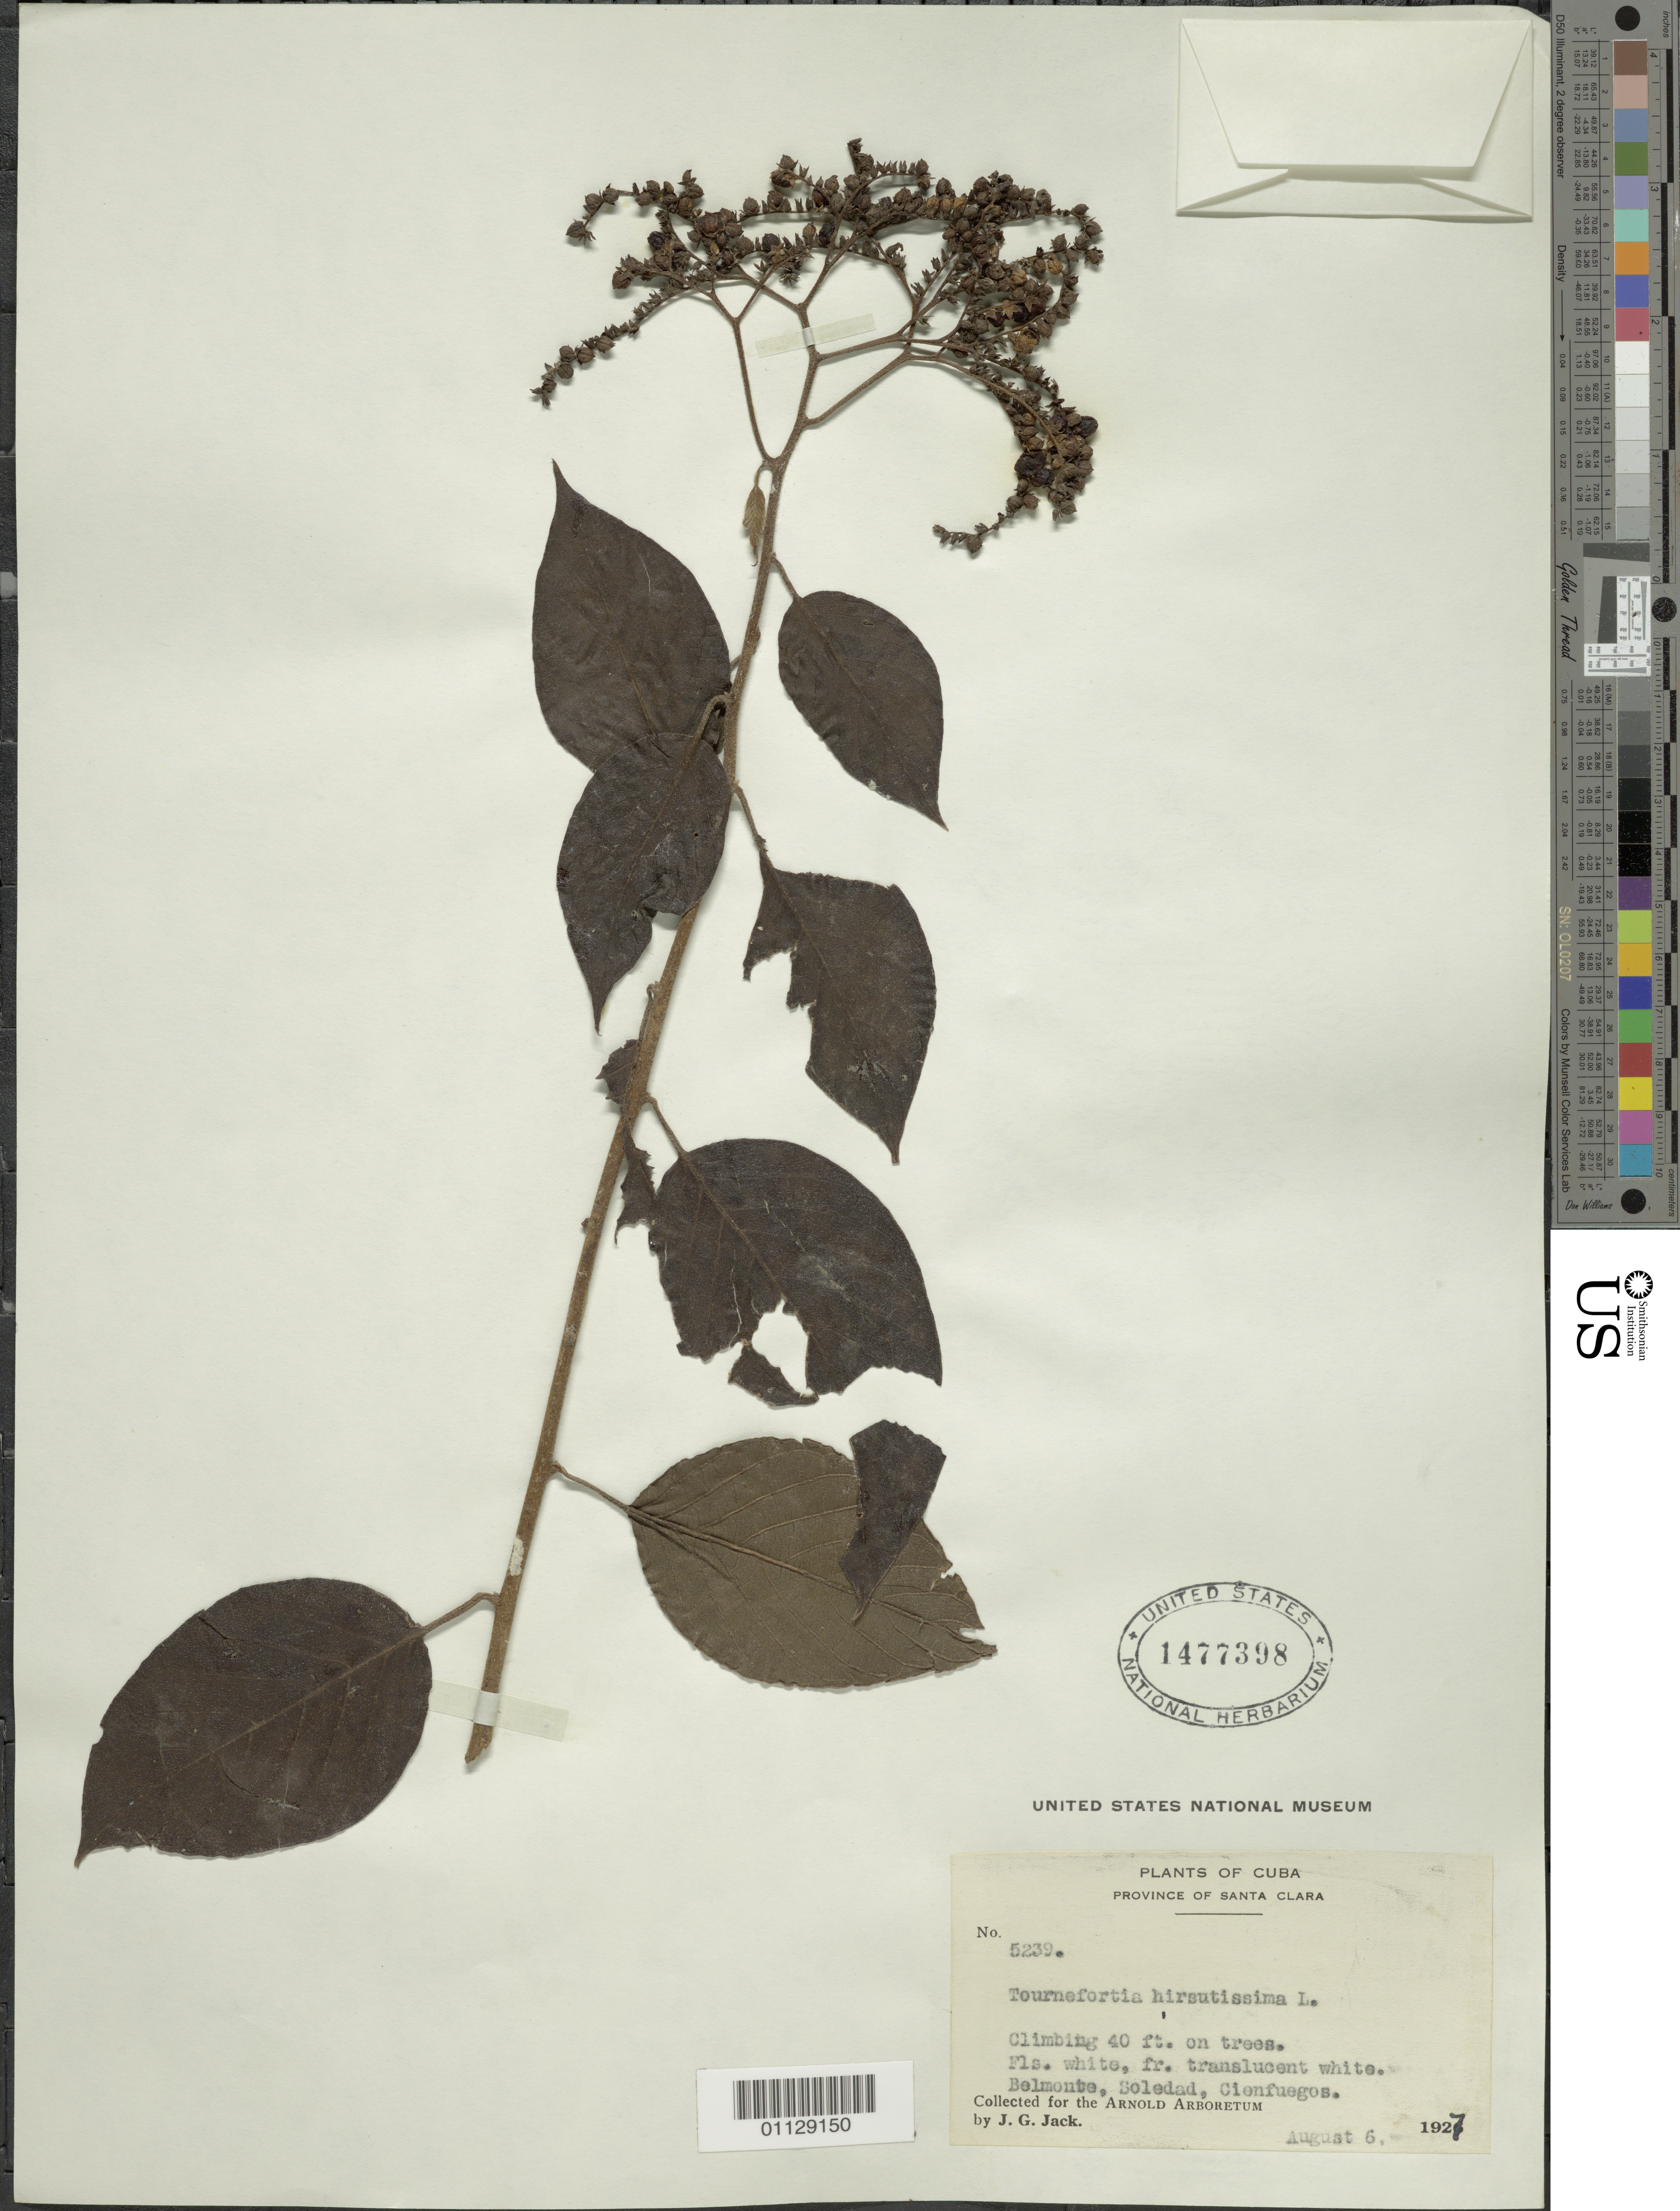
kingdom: Plantae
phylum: Tracheophyta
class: Magnoliopsida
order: Boraginales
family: Heliotropiaceae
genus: Tournefortia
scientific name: Tournefortia hirsutissima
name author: L.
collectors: J. G. Jack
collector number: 5239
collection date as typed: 06 Aug 1927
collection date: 1927-08-06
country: Cuba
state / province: Villa Clara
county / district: Santa Clara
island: Cuba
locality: Belmonte, Soledad, Cienfuegos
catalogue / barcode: US 1477398